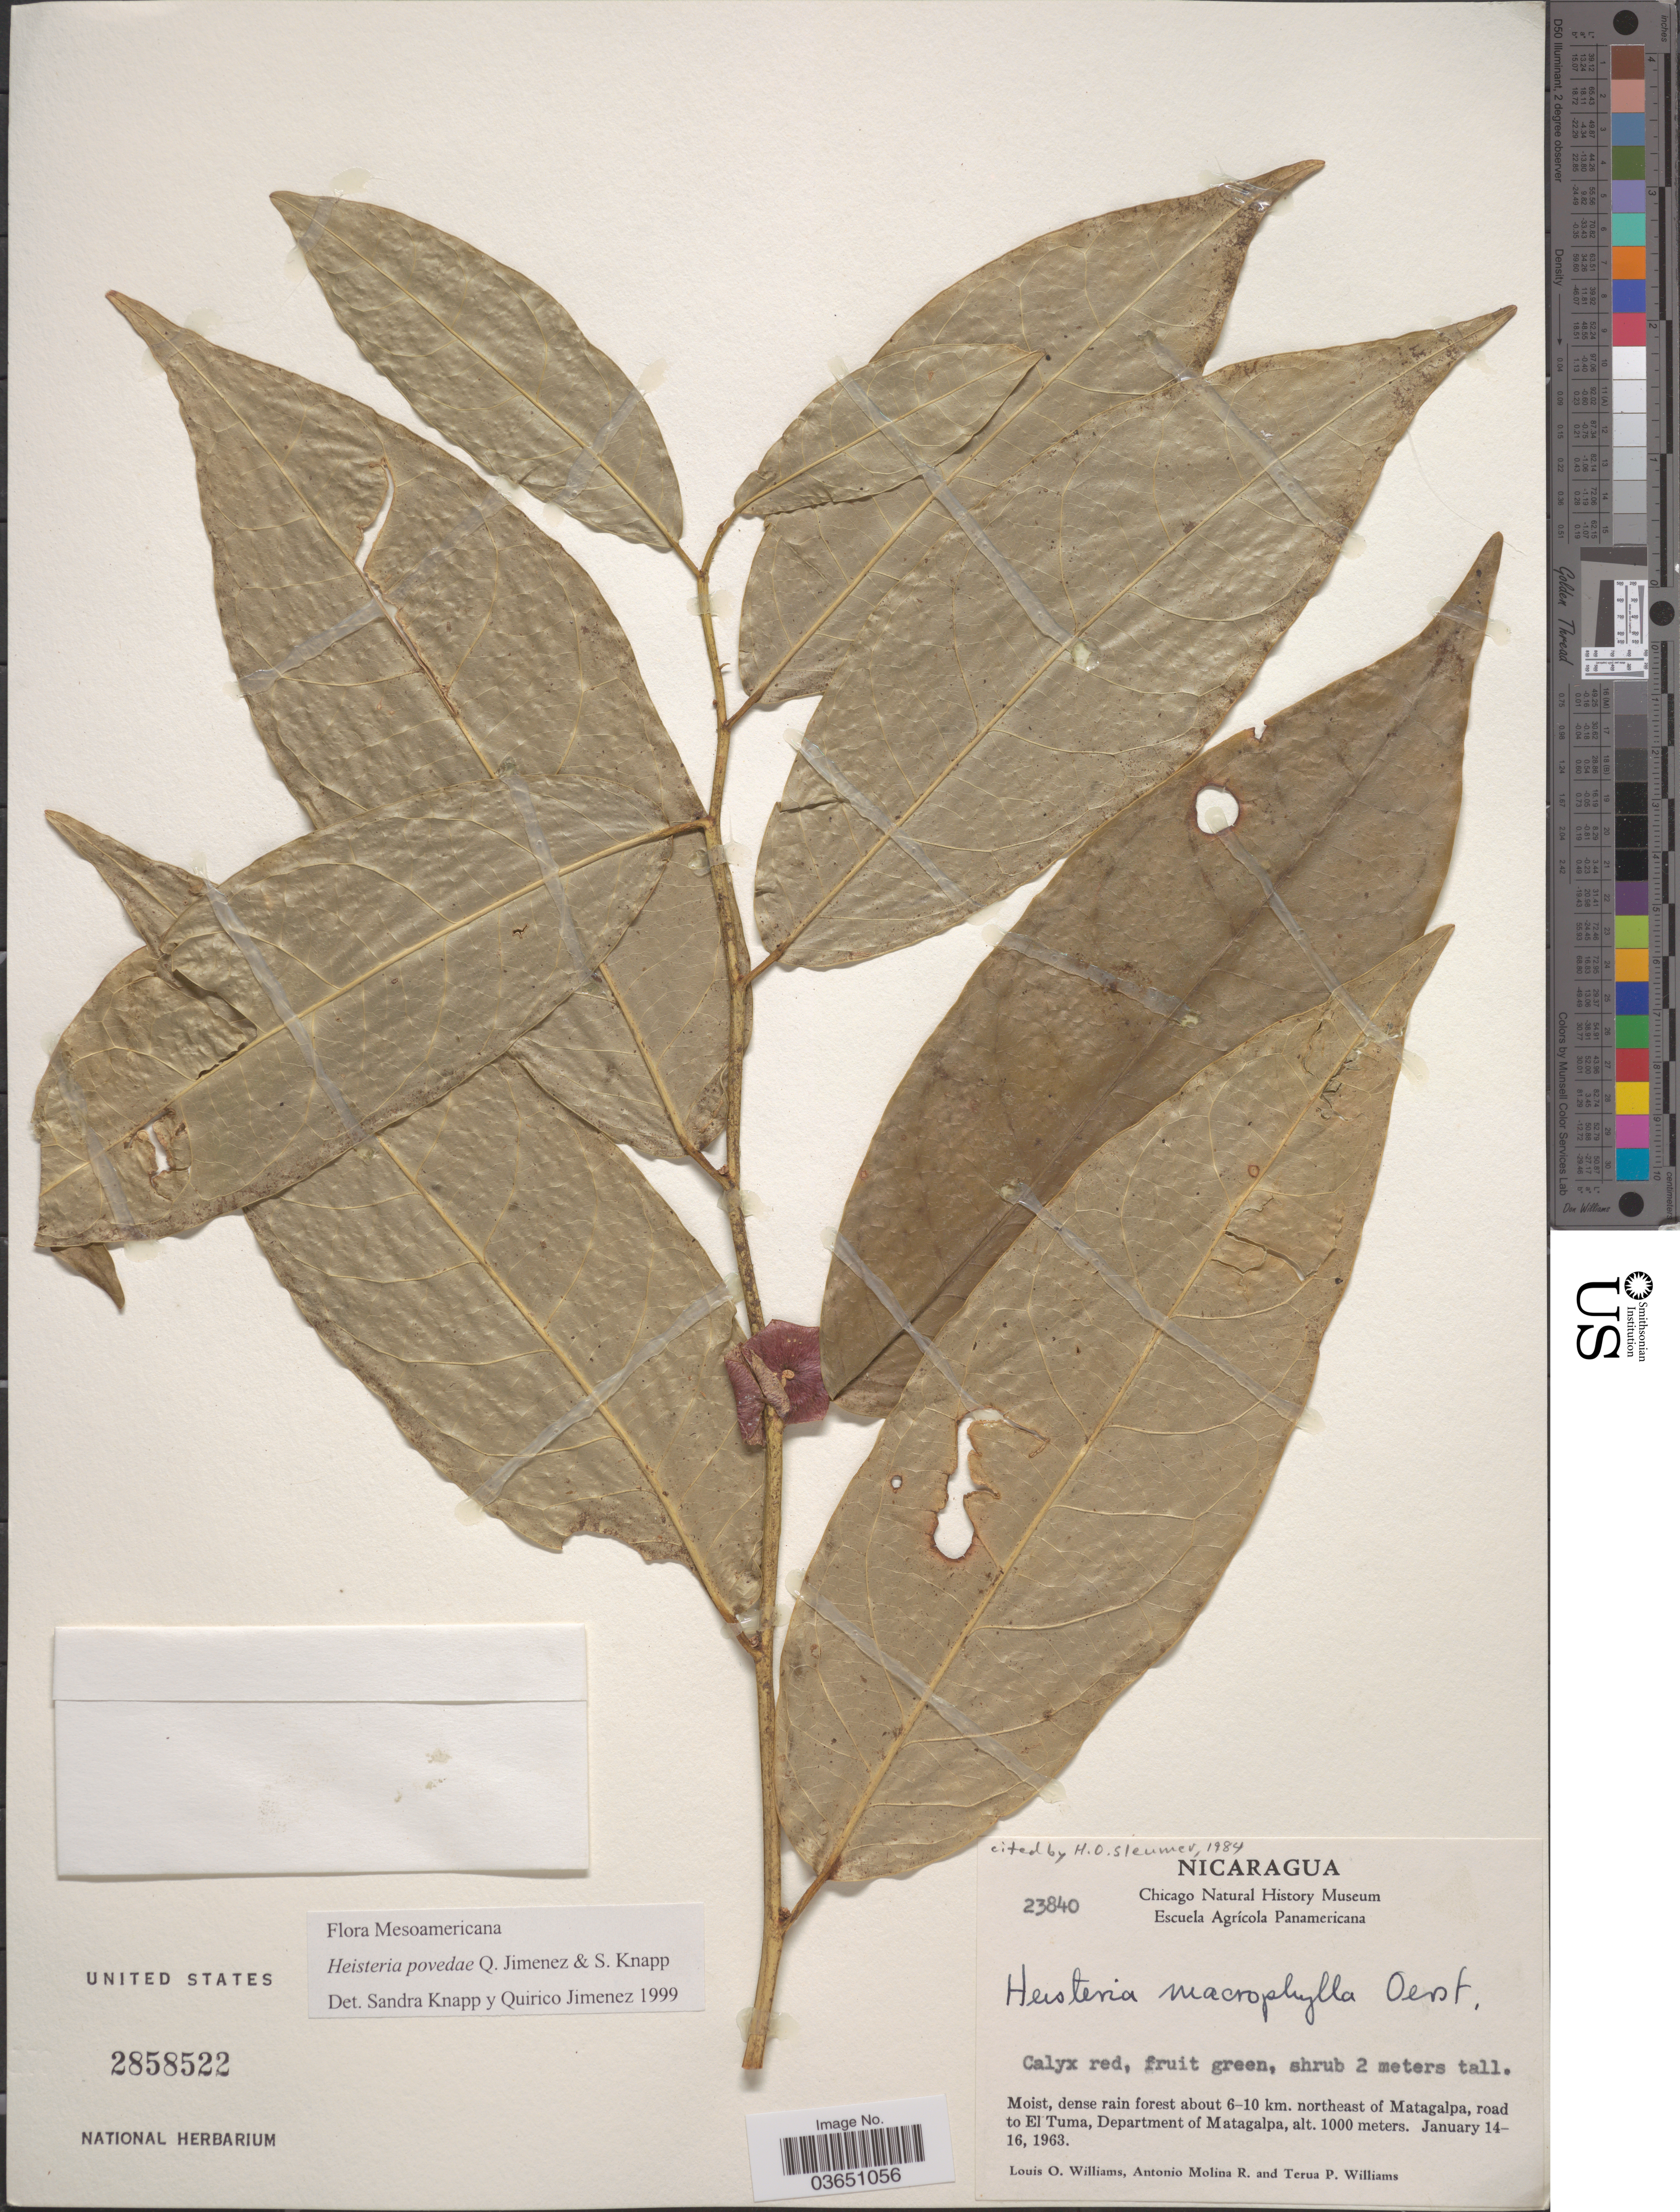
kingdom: Plantae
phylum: Tracheophyta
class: Magnoliopsida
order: Santalales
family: Erythropalaceae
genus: Heisteria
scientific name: Heisteria povedae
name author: Q. Jiménez & S. Knapp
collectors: L. O. Williams, A. Molina R. & T. P. Williams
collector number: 23840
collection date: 1963-01-14/1963-01-16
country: Nicaragua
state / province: Matagalpa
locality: Moist, dense rain forest about 6-10 km. northeast of Matagalpa, road to El Tuma, Department of Matagalpa.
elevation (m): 1000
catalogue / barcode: US 2858522